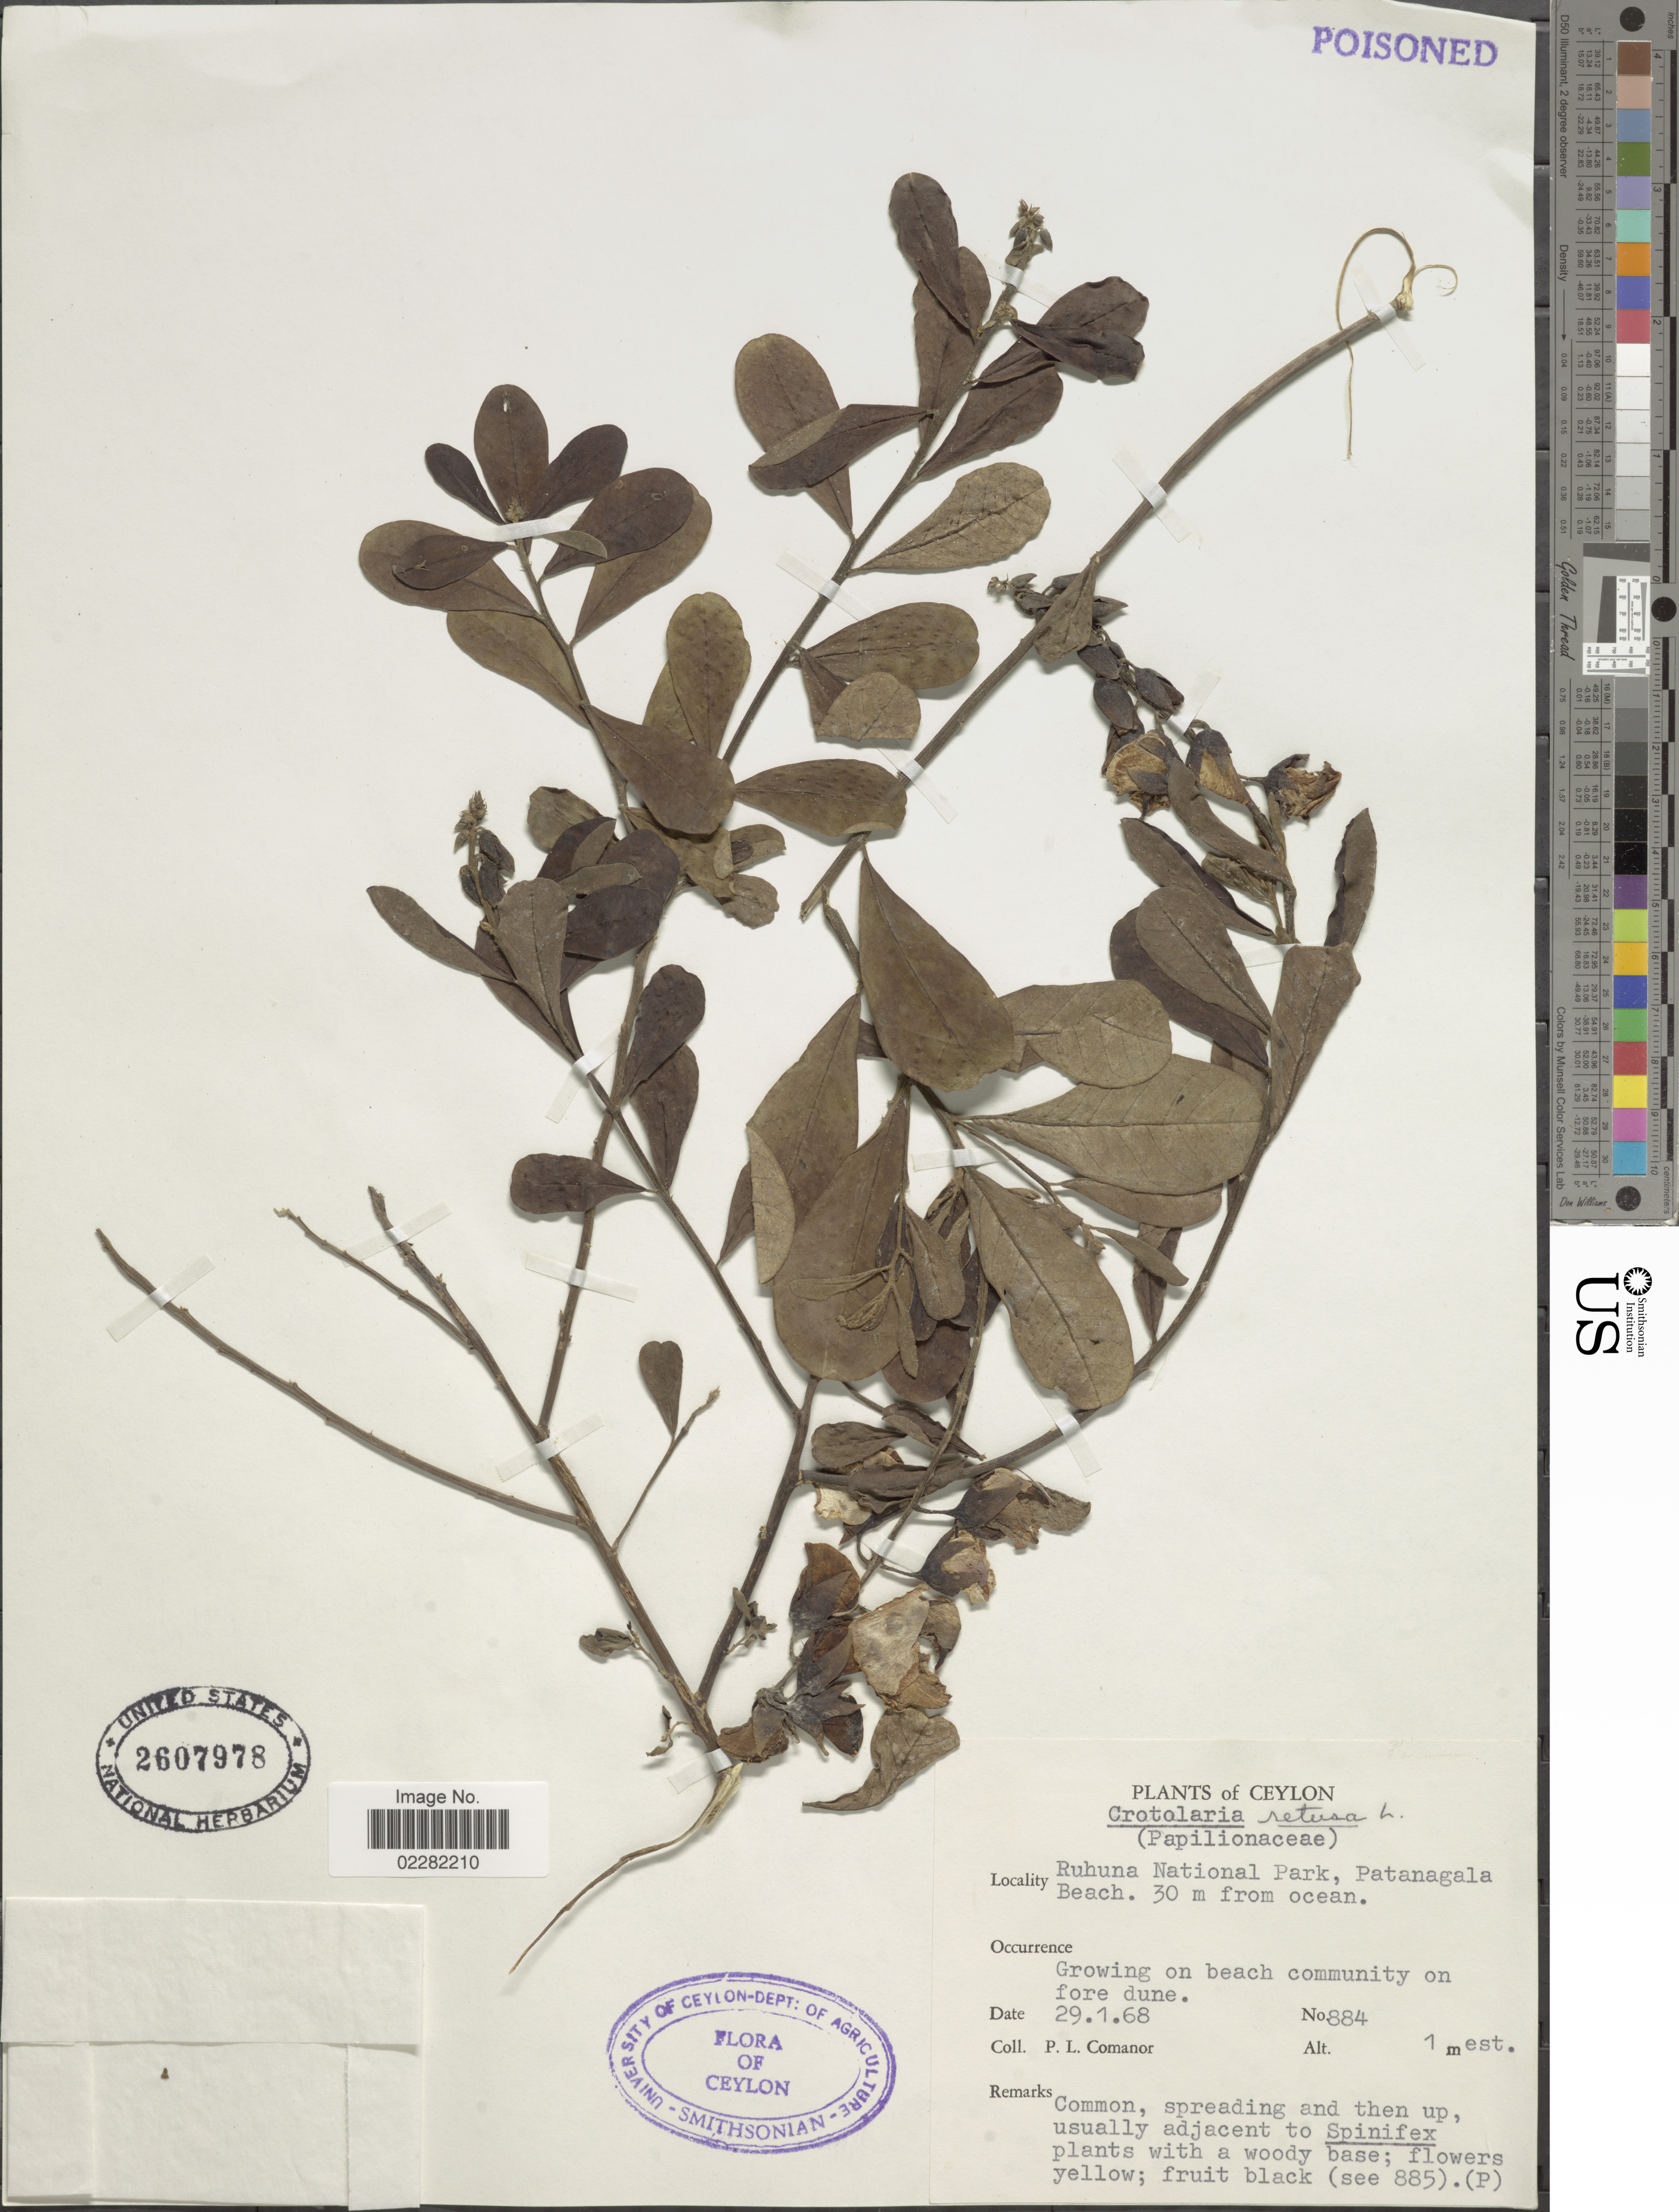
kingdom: Plantae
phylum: Tracheophyta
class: Magnoliopsida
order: Fabales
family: Fabaceae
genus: Crotalaria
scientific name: Crotalaria retusa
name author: L.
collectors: P. Comanor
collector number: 884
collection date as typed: Transcribed d/m/y: 29/1/68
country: Sri Lanka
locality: Ceylon, Ruhuna National Park, Patanagala Beach 30 m from ocean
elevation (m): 1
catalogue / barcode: US 2607978